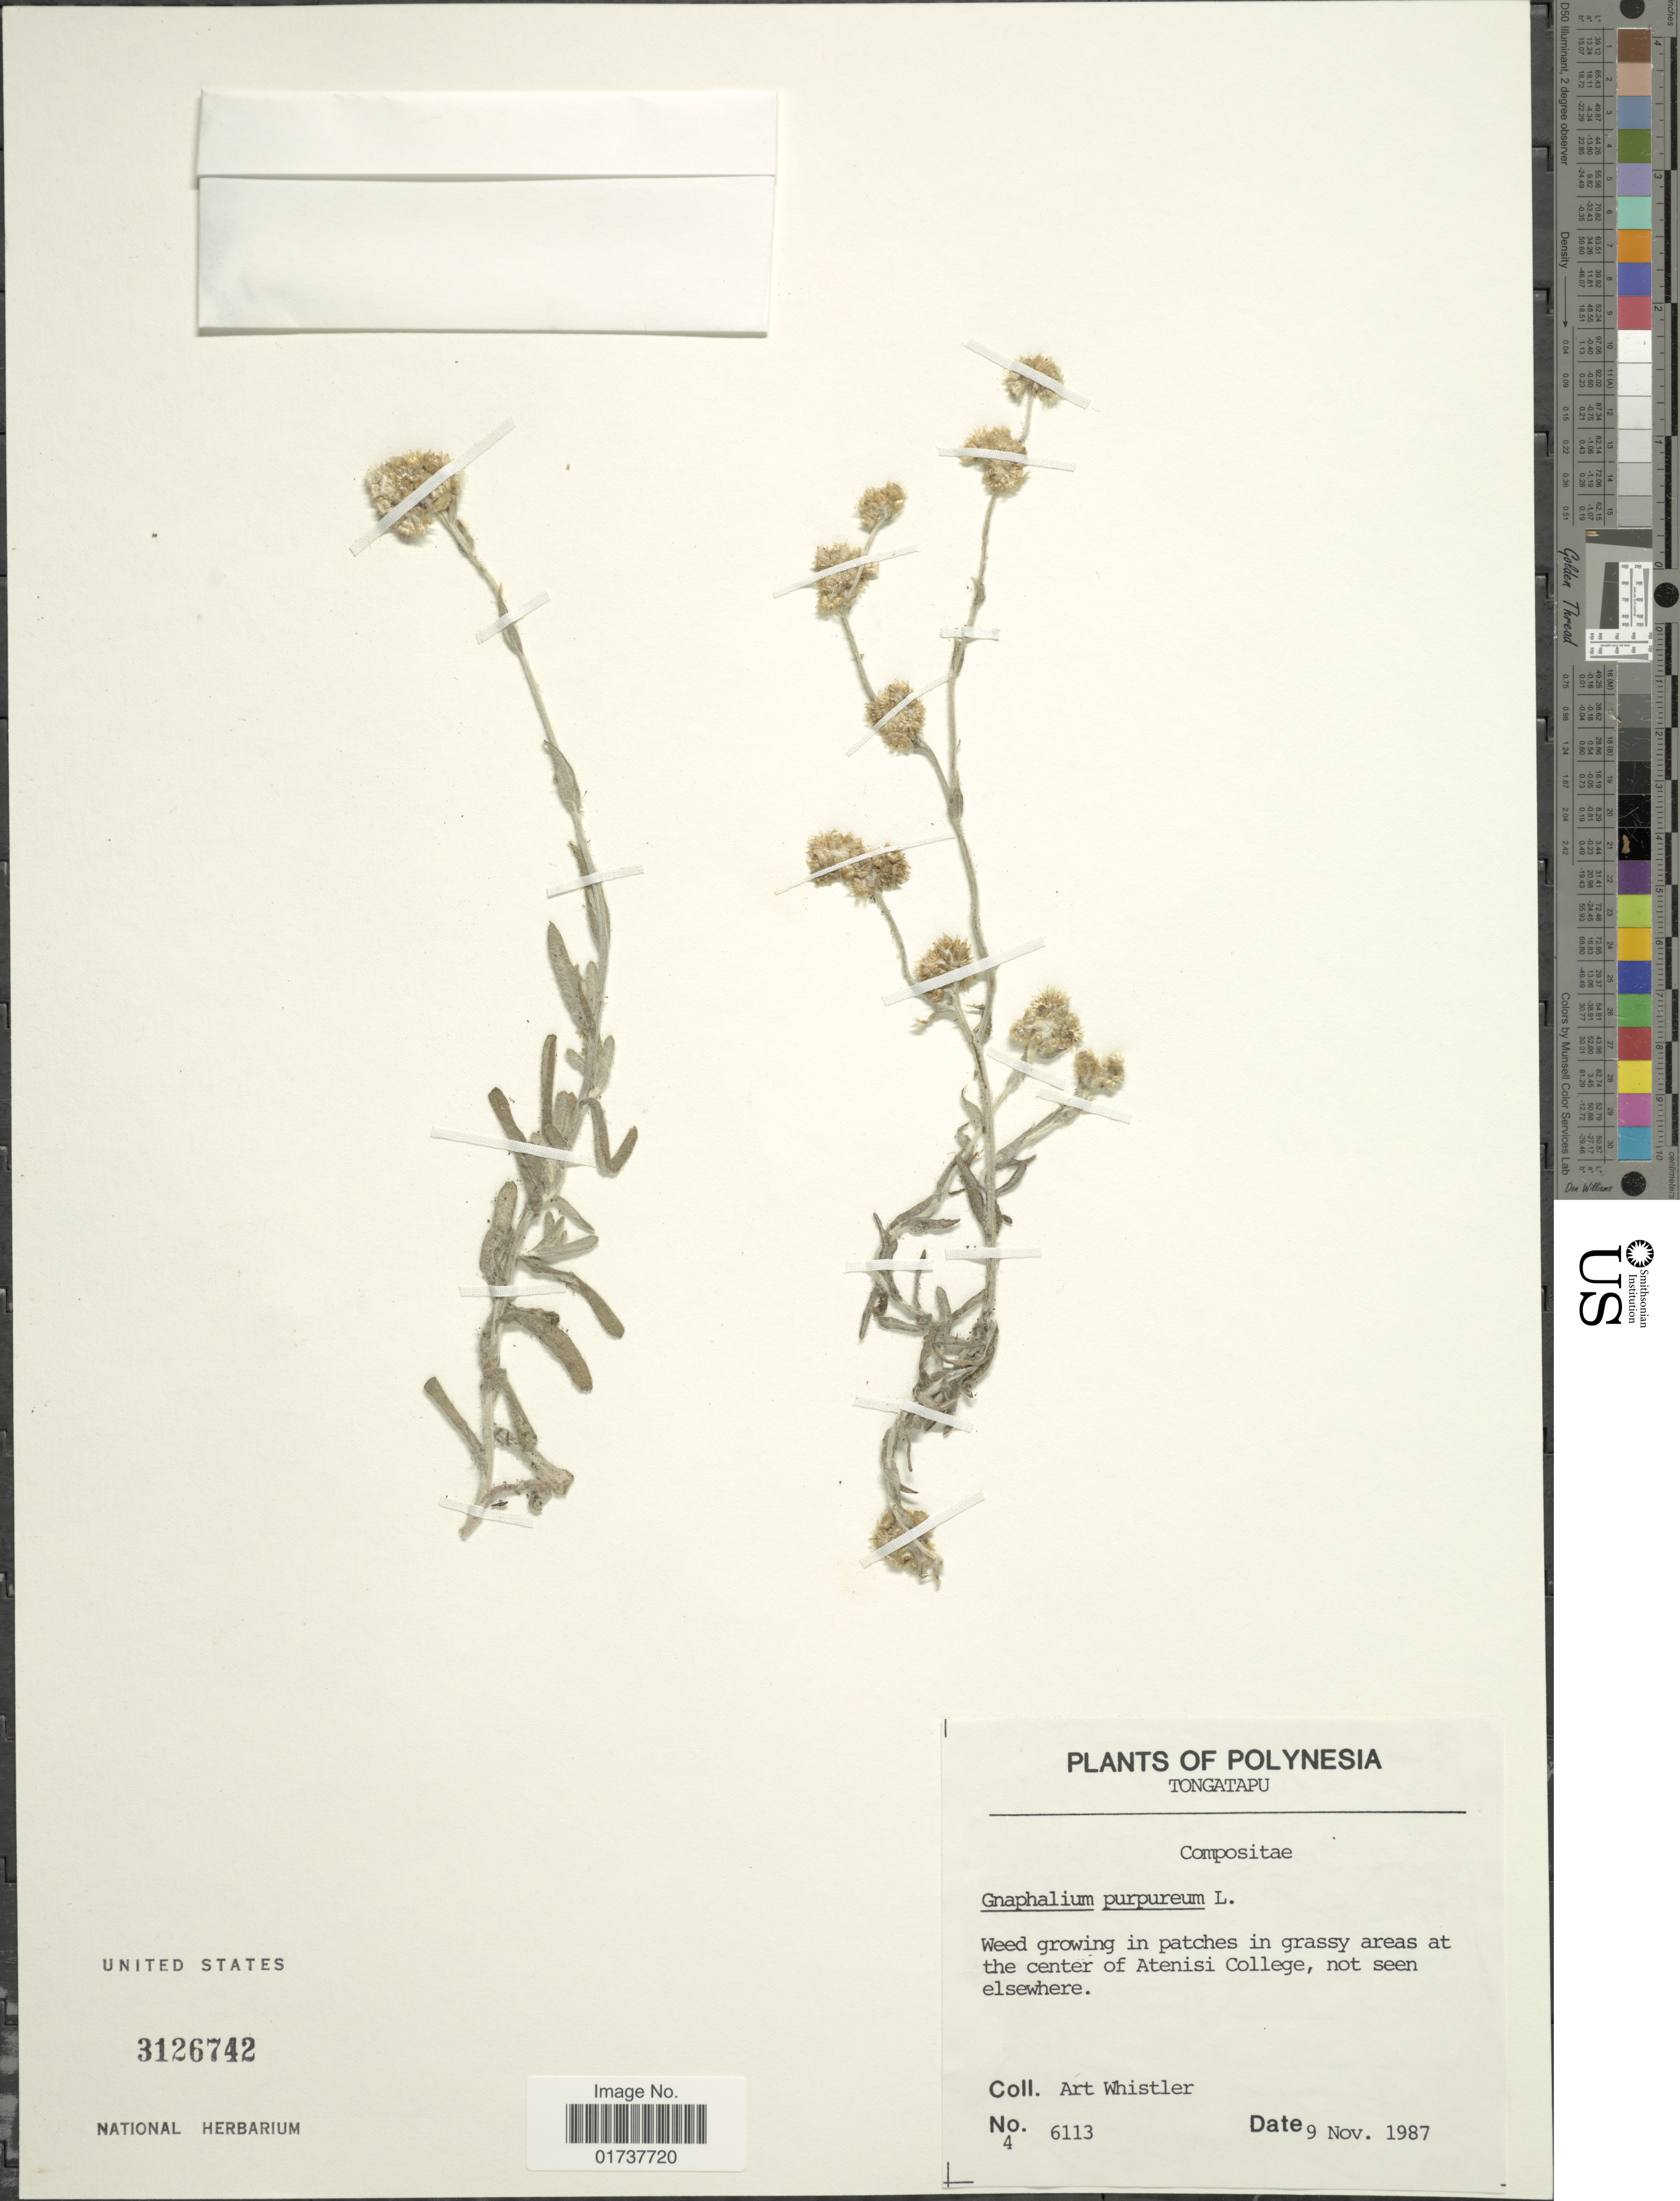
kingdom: Plantae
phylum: Tracheophyta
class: Magnoliopsida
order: Asterales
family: Asteraceae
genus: Gnaphalium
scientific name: Gnaphalium purpureum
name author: L.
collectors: A. Whistler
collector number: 6113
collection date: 1987-11-09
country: Tonga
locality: Tongatapu, at the center of Atenisi College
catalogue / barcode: US 3126742